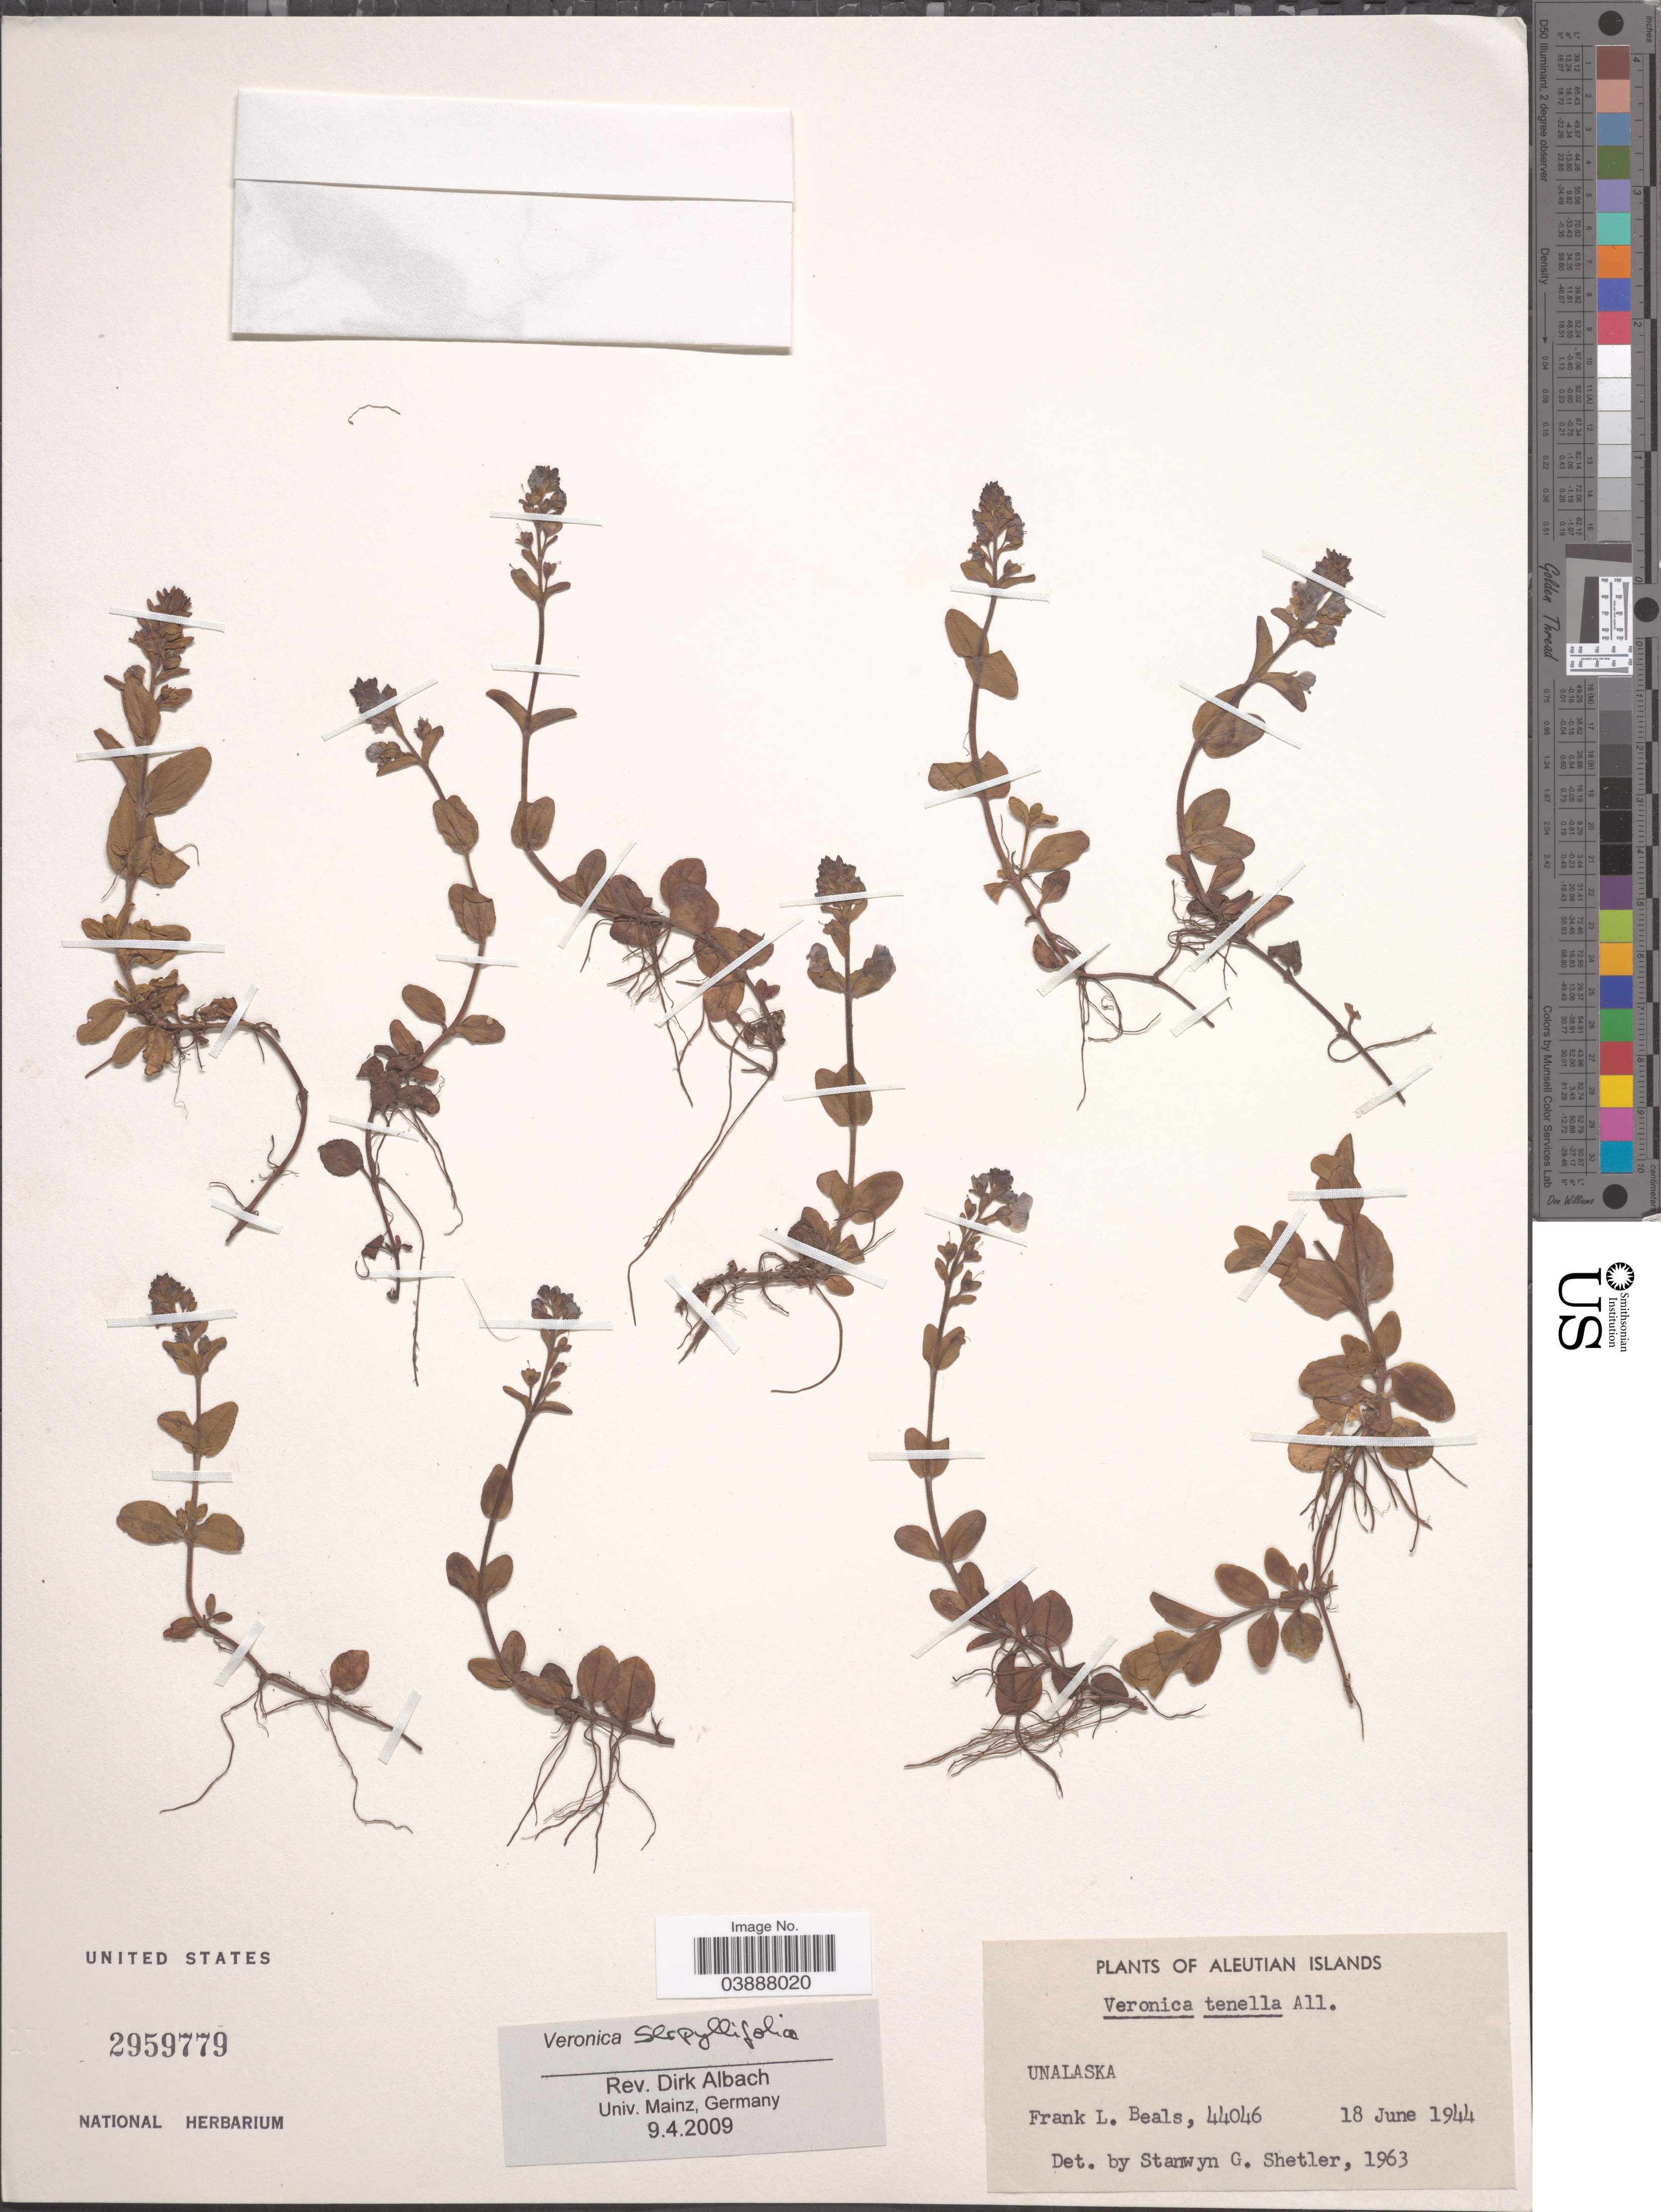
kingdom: Plantae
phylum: Tracheophyta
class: Magnoliopsida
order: Lamiales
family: Plantaginaceae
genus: Veronica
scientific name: Veronica serpyllifolia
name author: L.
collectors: F. Beals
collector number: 44046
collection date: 1944-06-18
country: United States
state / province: Alaska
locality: Aleutian Islands. Unalaska.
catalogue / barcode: US 2959779